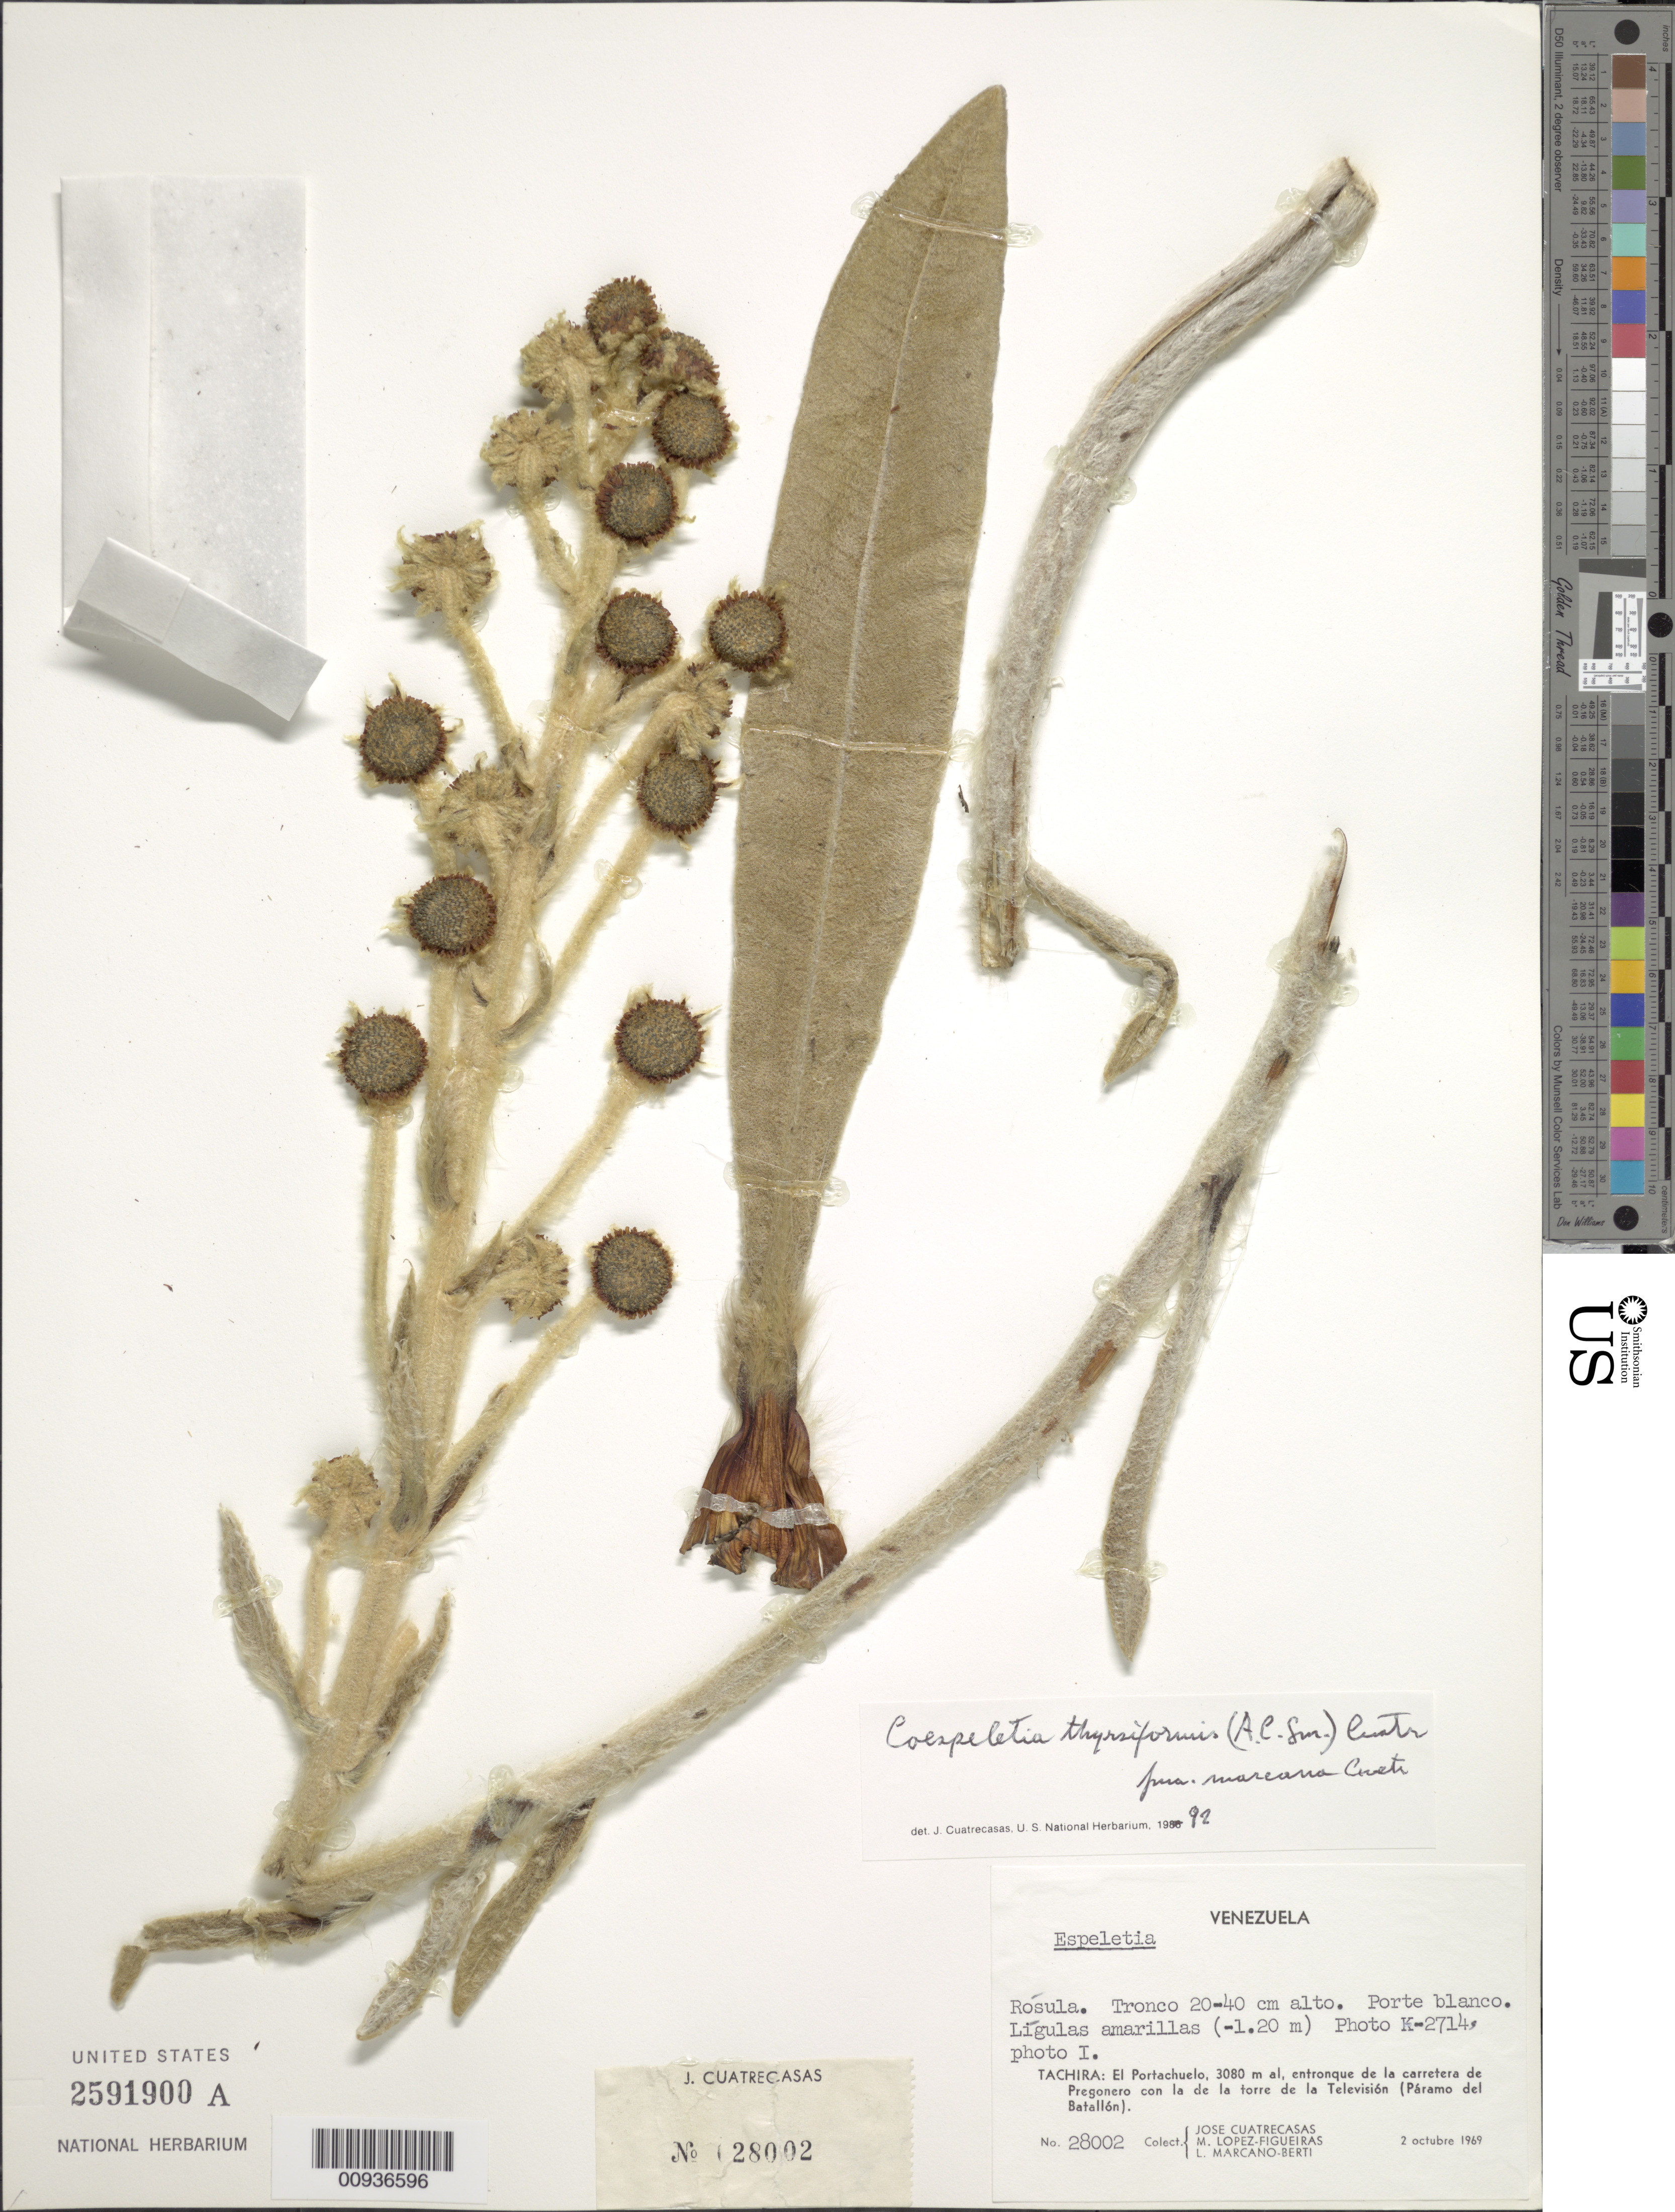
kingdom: Plantae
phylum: Tracheophyta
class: Magnoliopsida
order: Asterales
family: Asteraceae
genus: Coespeletia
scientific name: Coespeletia thyrsiformis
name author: (A.C. Sm.) Cuatrec.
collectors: J. Cuatrecasas, M. López Figueiras & L. Marcano-Berti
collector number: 28002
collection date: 1969-10-02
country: Venezuela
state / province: Tachira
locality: El Portachuelo, entronque de la carretera de Pregonero con la e la torre de la Television (Paramo del Batallon)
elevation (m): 3080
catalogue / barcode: US 2591900A